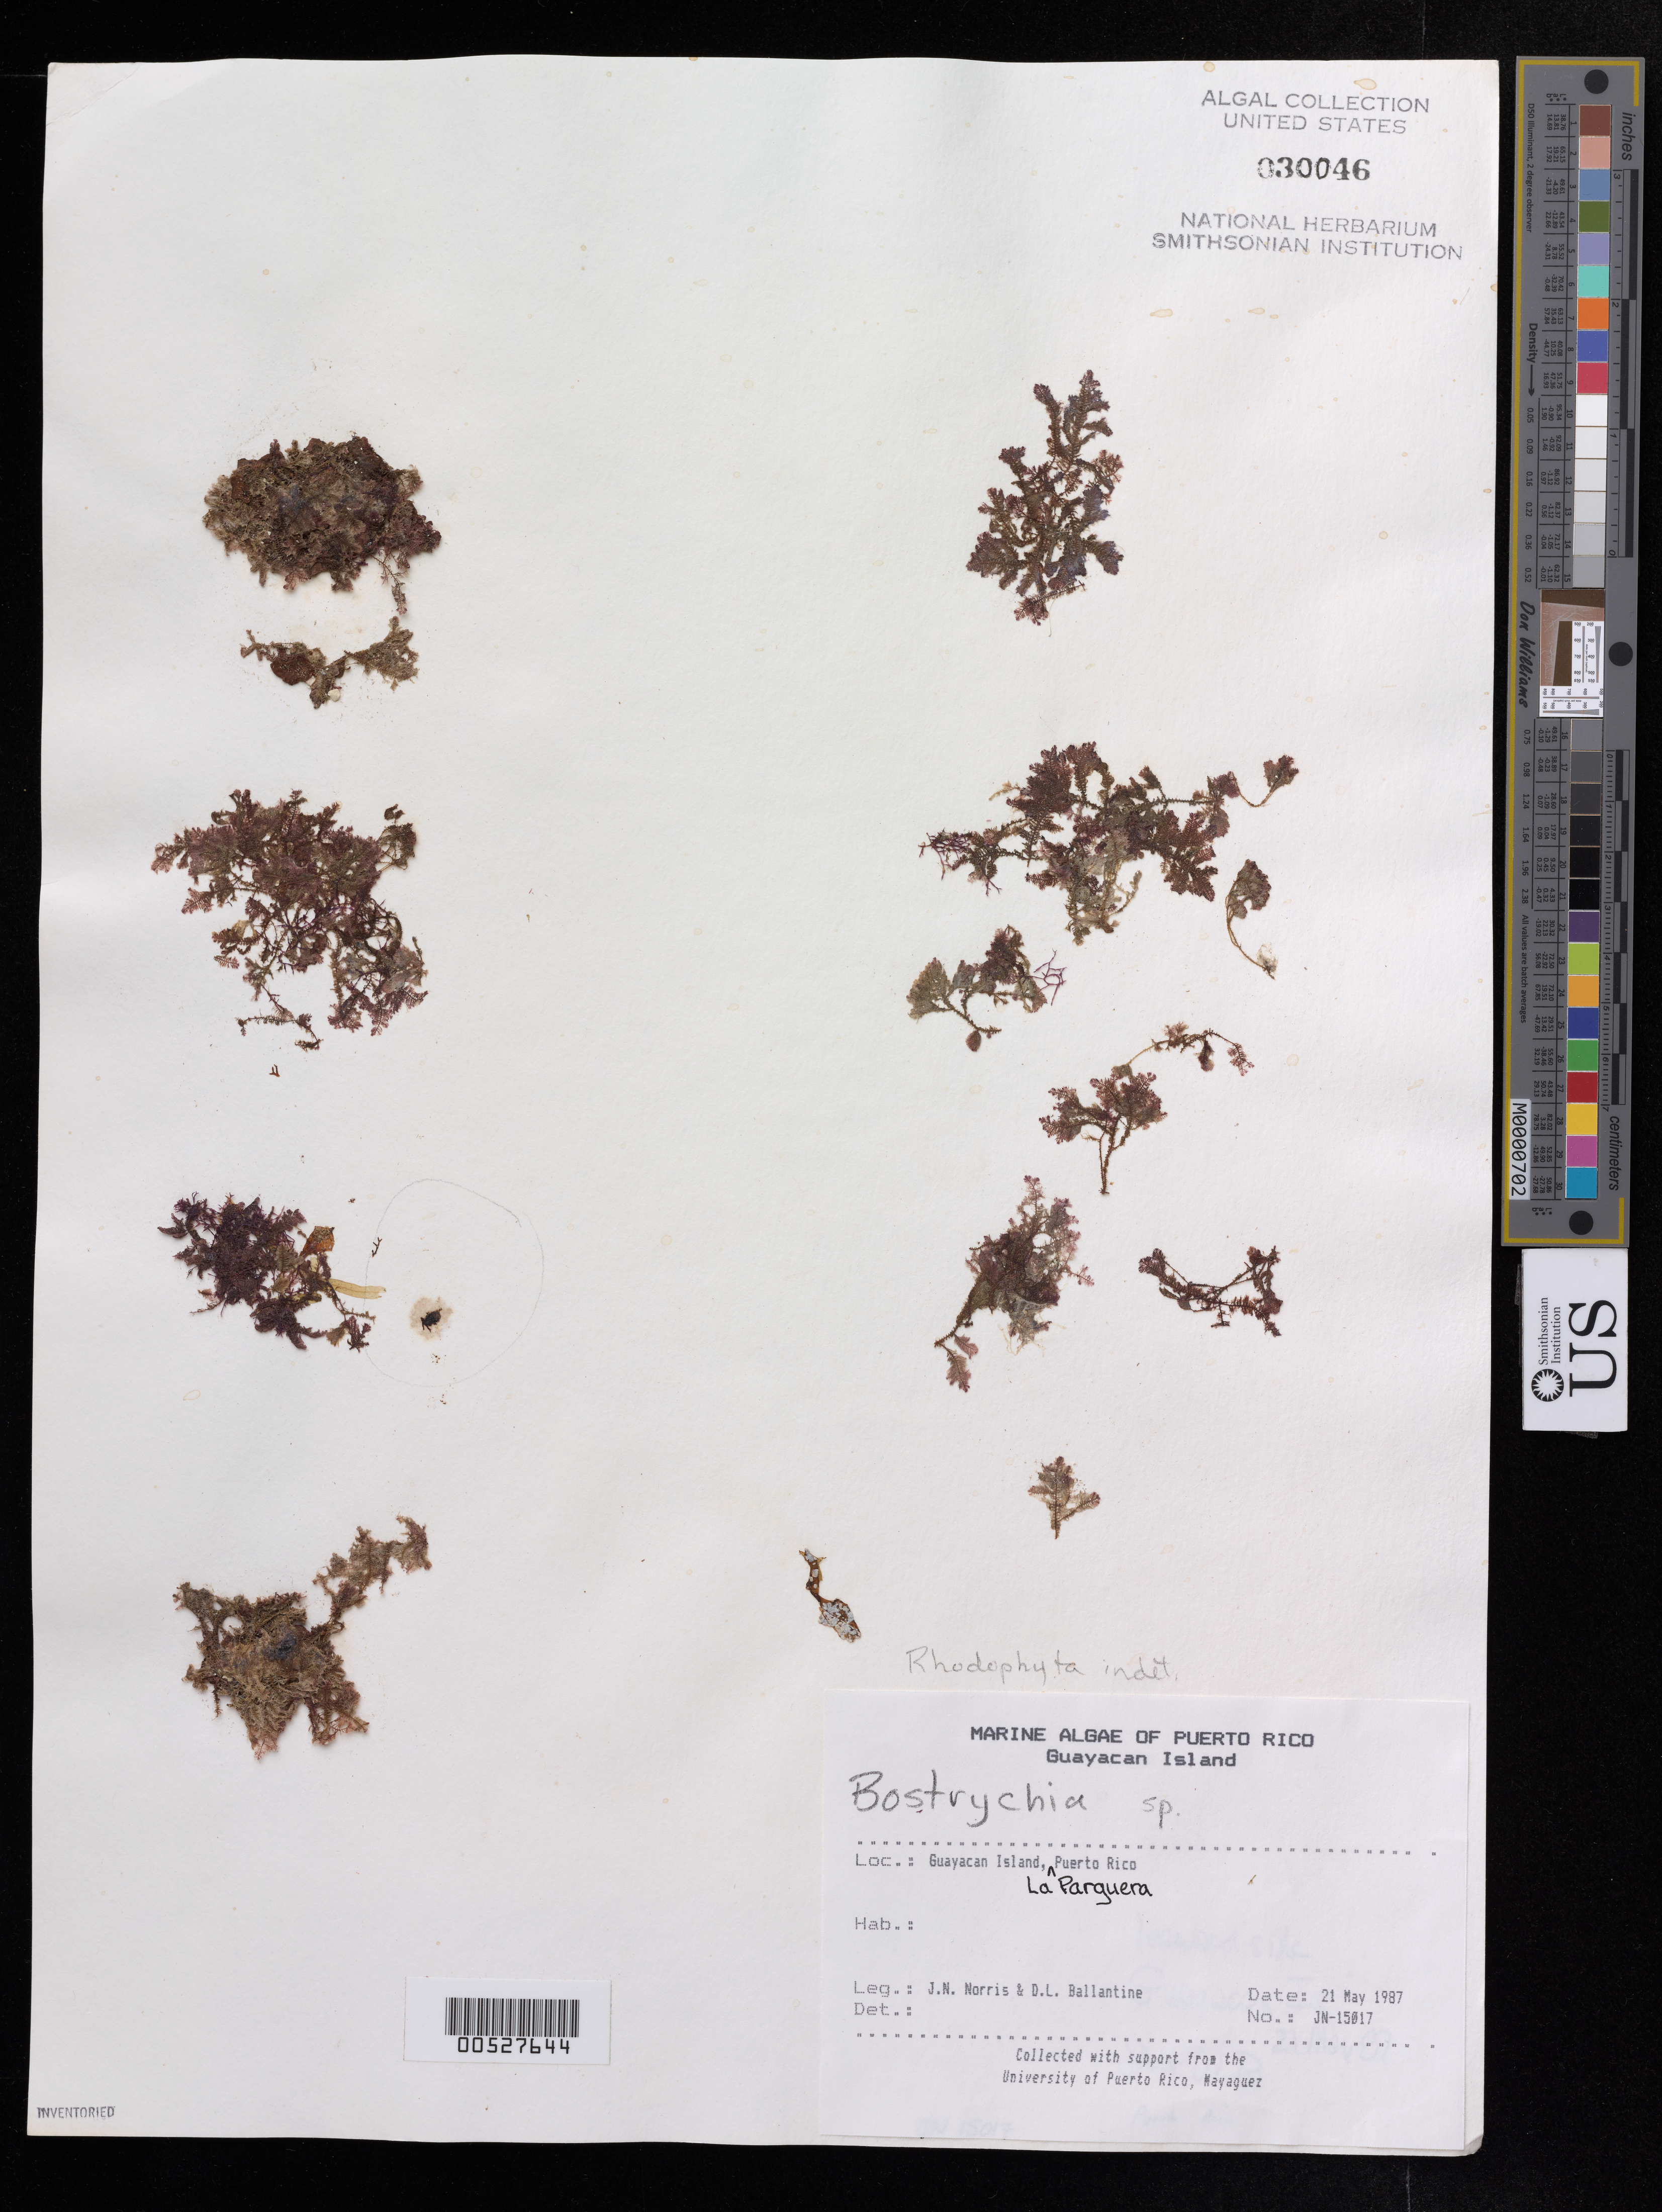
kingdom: Plantae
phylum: Rhodophyta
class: Florideophyceae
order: Ceramiales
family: Rhodomelaceae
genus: Bostrychia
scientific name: Bostrychia sp.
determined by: Norris, J. N.; Ballantine, D. L.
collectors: J. N. Norris & D.L. Ballantine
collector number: JN-15017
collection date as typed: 21 May 1987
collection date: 1987-05-21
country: Puerto Rico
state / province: Lajas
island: Guayacan Island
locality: La Parguera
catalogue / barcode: US 30046